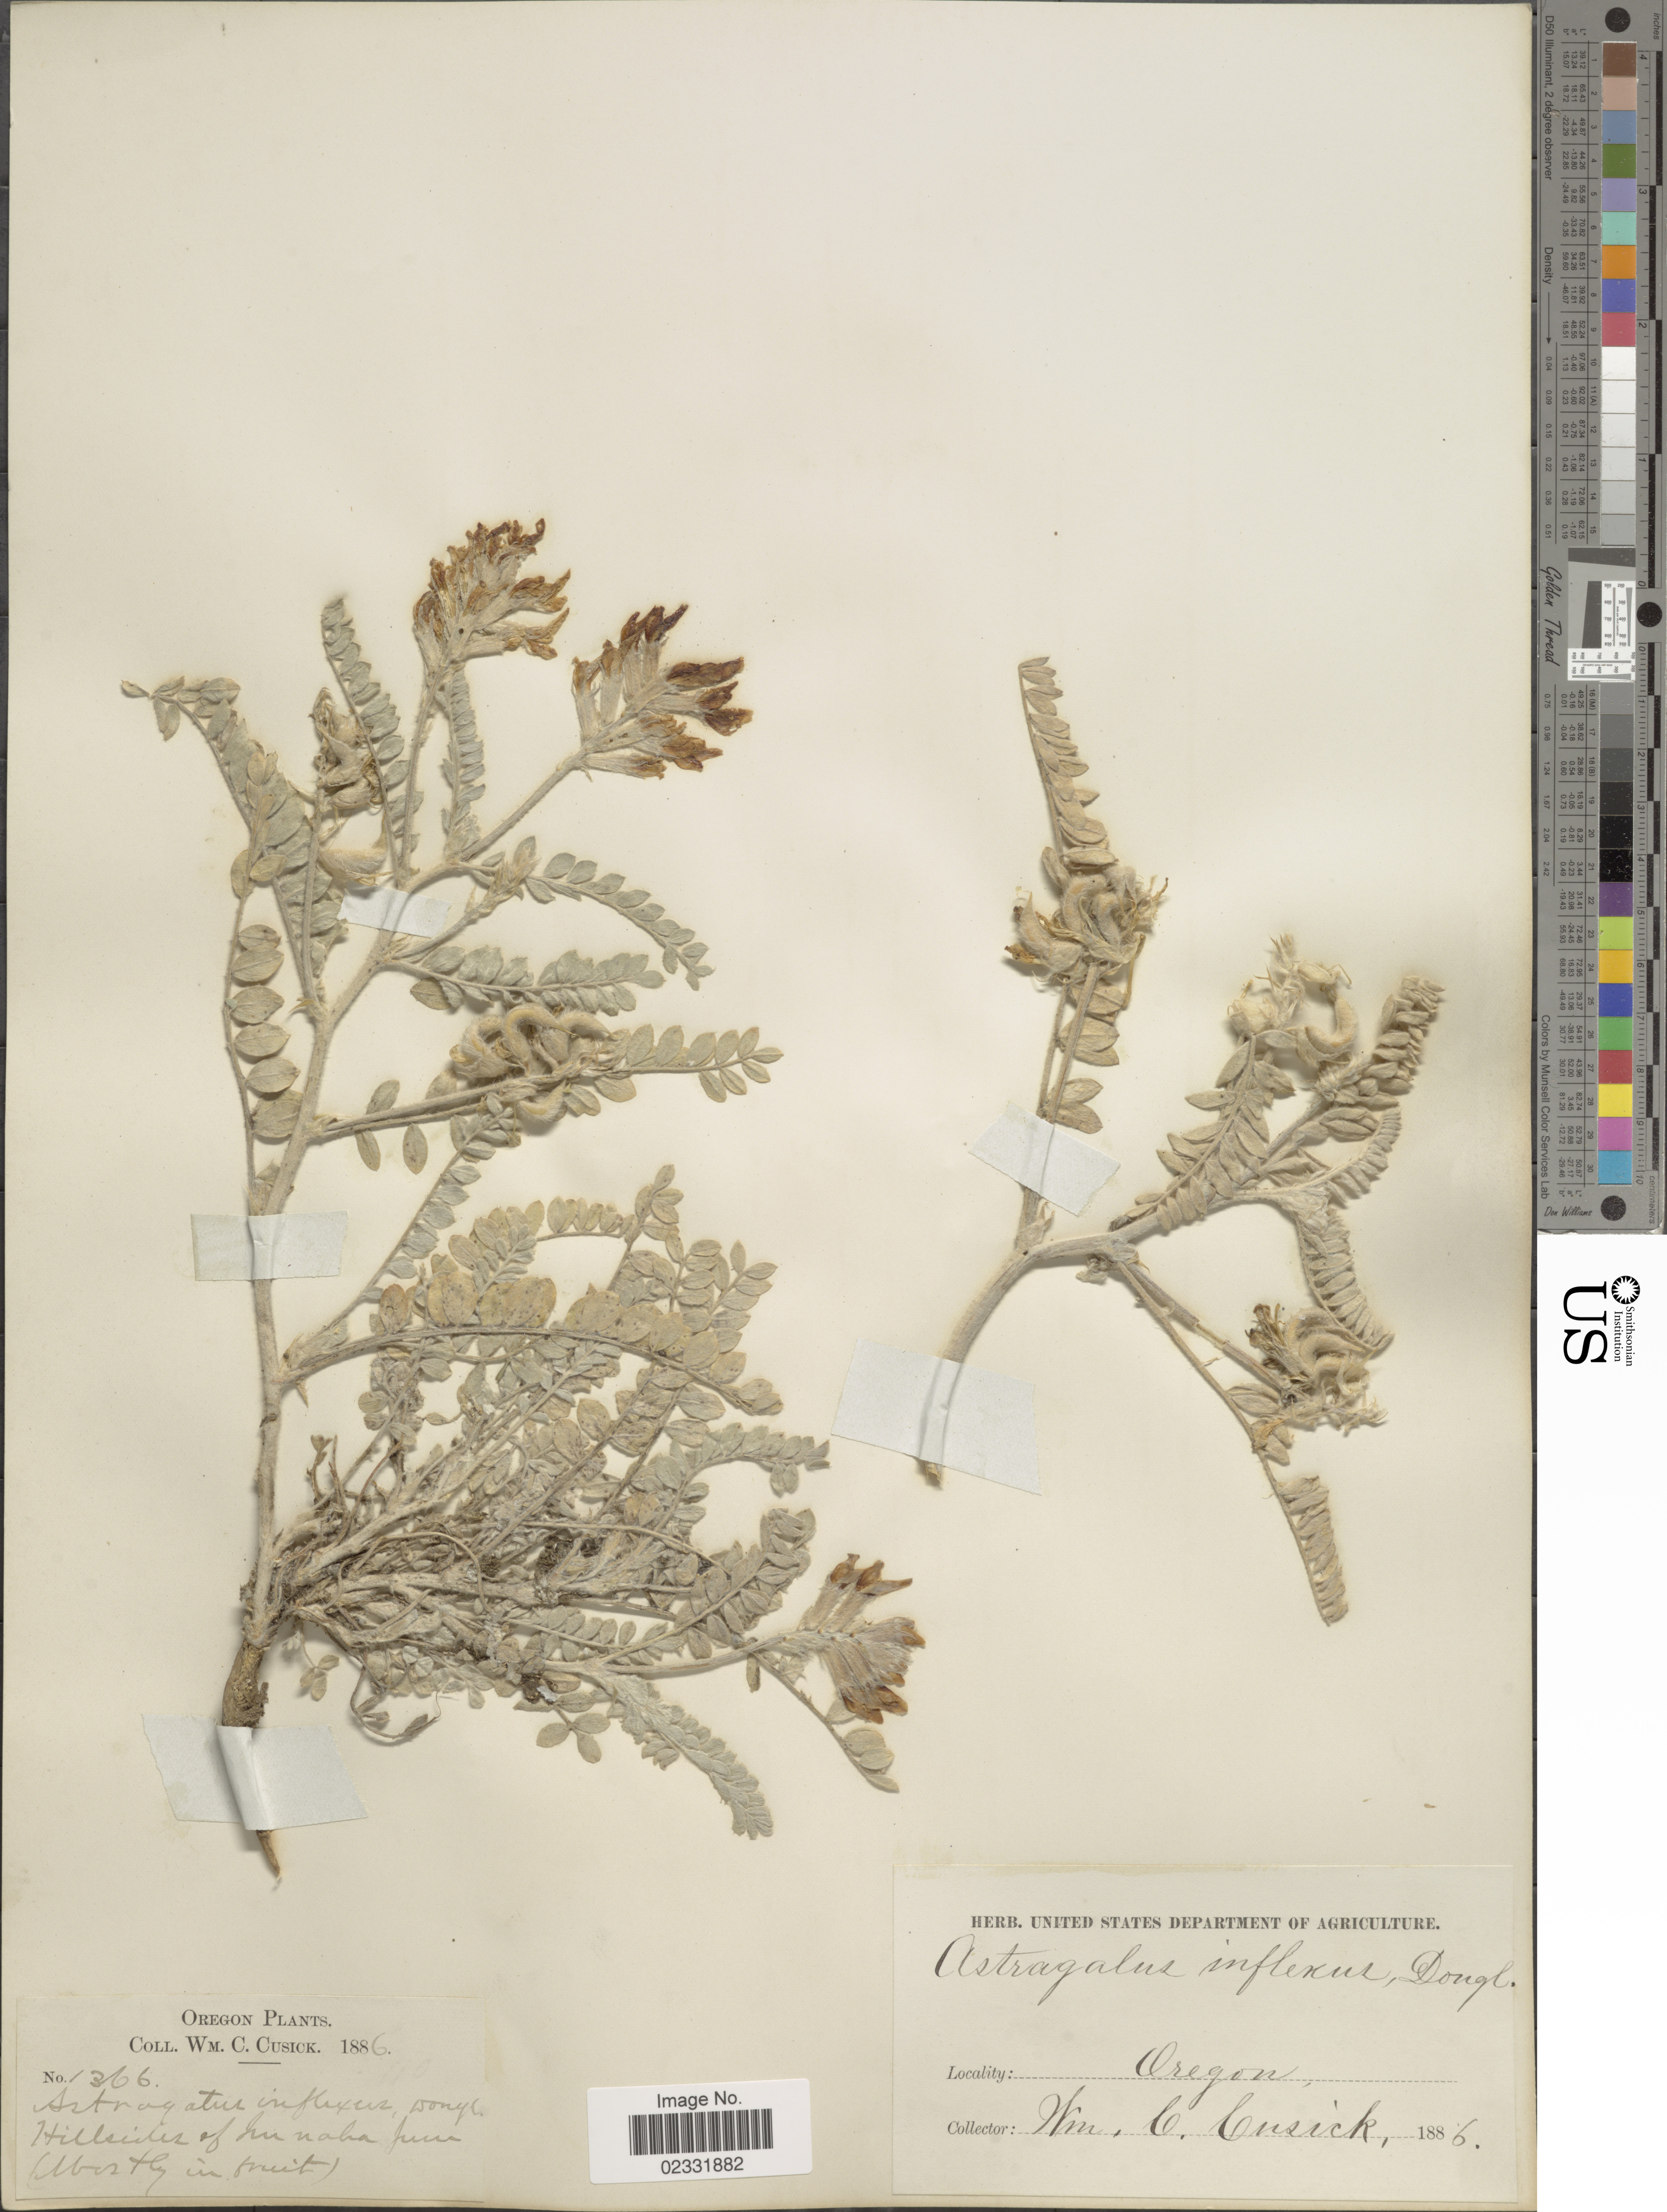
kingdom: Plantae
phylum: Tracheophyta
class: Magnoliopsida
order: Fabales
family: Fabaceae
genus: Astragalus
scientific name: Astragalus inflexus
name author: Douglas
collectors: W. C. Cusick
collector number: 1366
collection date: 1886-06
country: United States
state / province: Oregon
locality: Hillsides of Imnaha